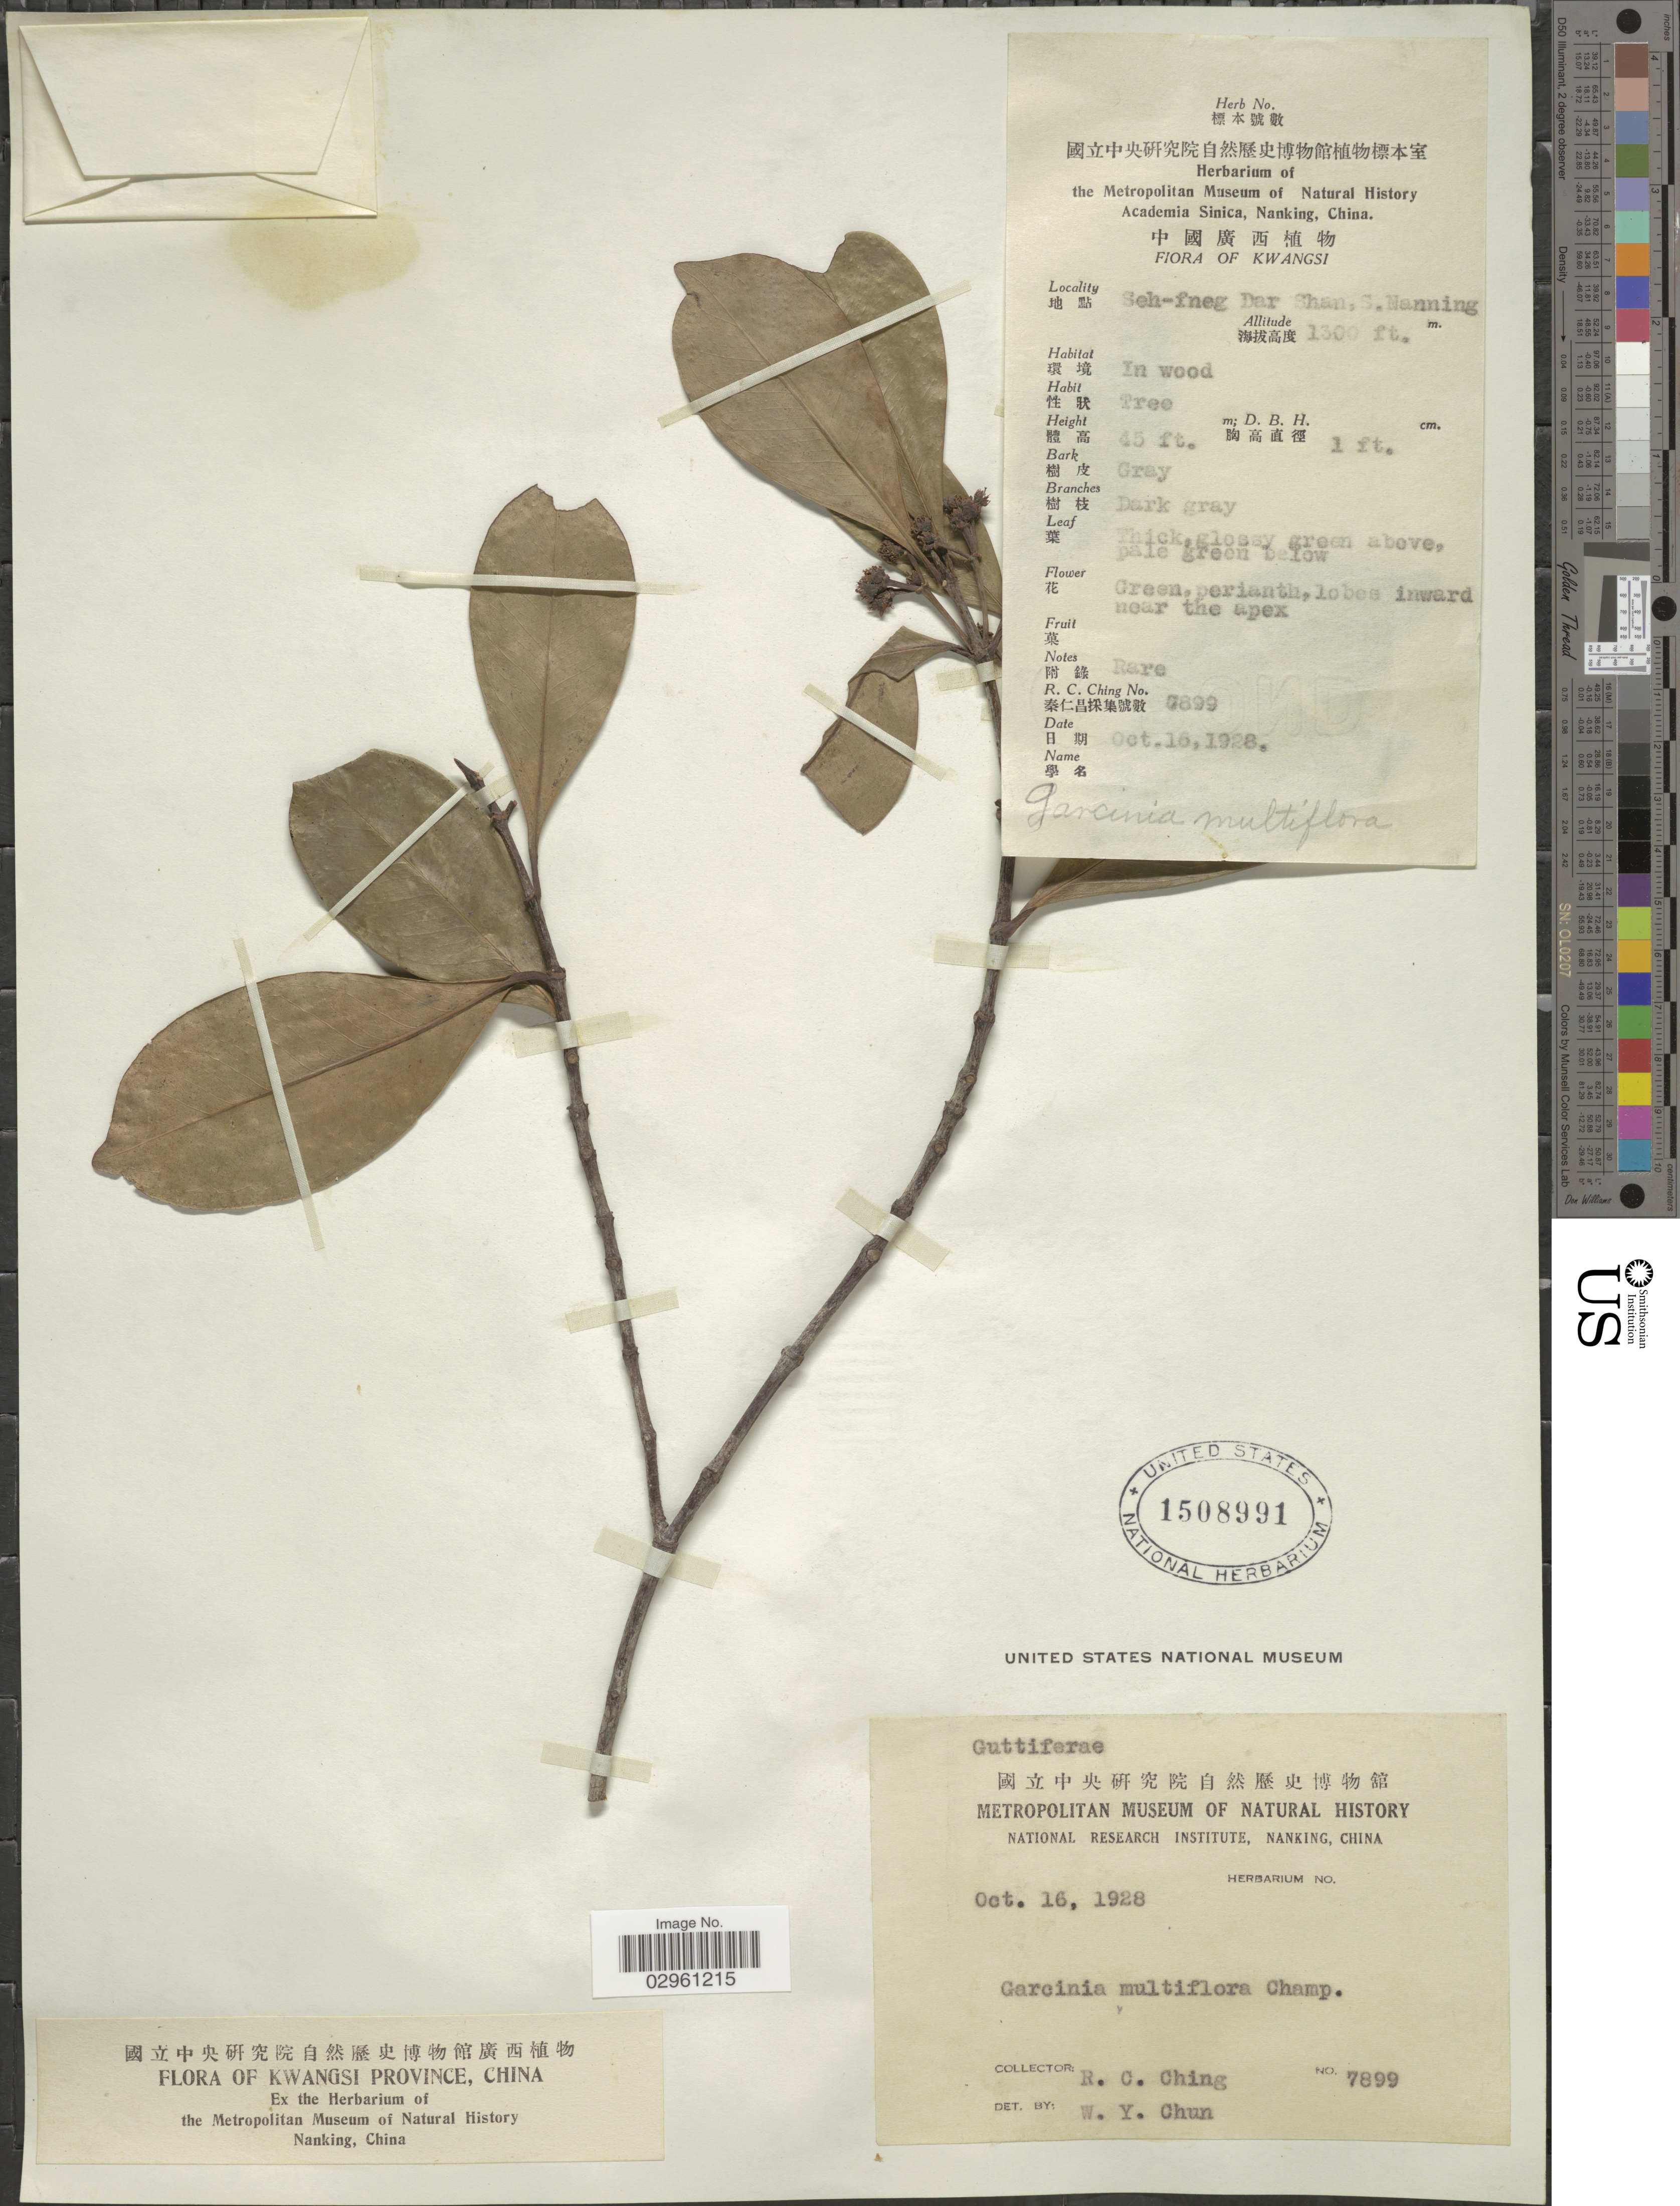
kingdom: Plantae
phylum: Tracheophyta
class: Magnoliopsida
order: Malpighiales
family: Clusiaceae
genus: Garcinia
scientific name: Garcinia multiflora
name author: Champ. ex Benth.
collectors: R. C. Ching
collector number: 7899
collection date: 1928-10-16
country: China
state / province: Guangxi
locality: Kwangsi Province. Seh-fneg Dar Shan, S. nanning.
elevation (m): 396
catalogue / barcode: US 1508991